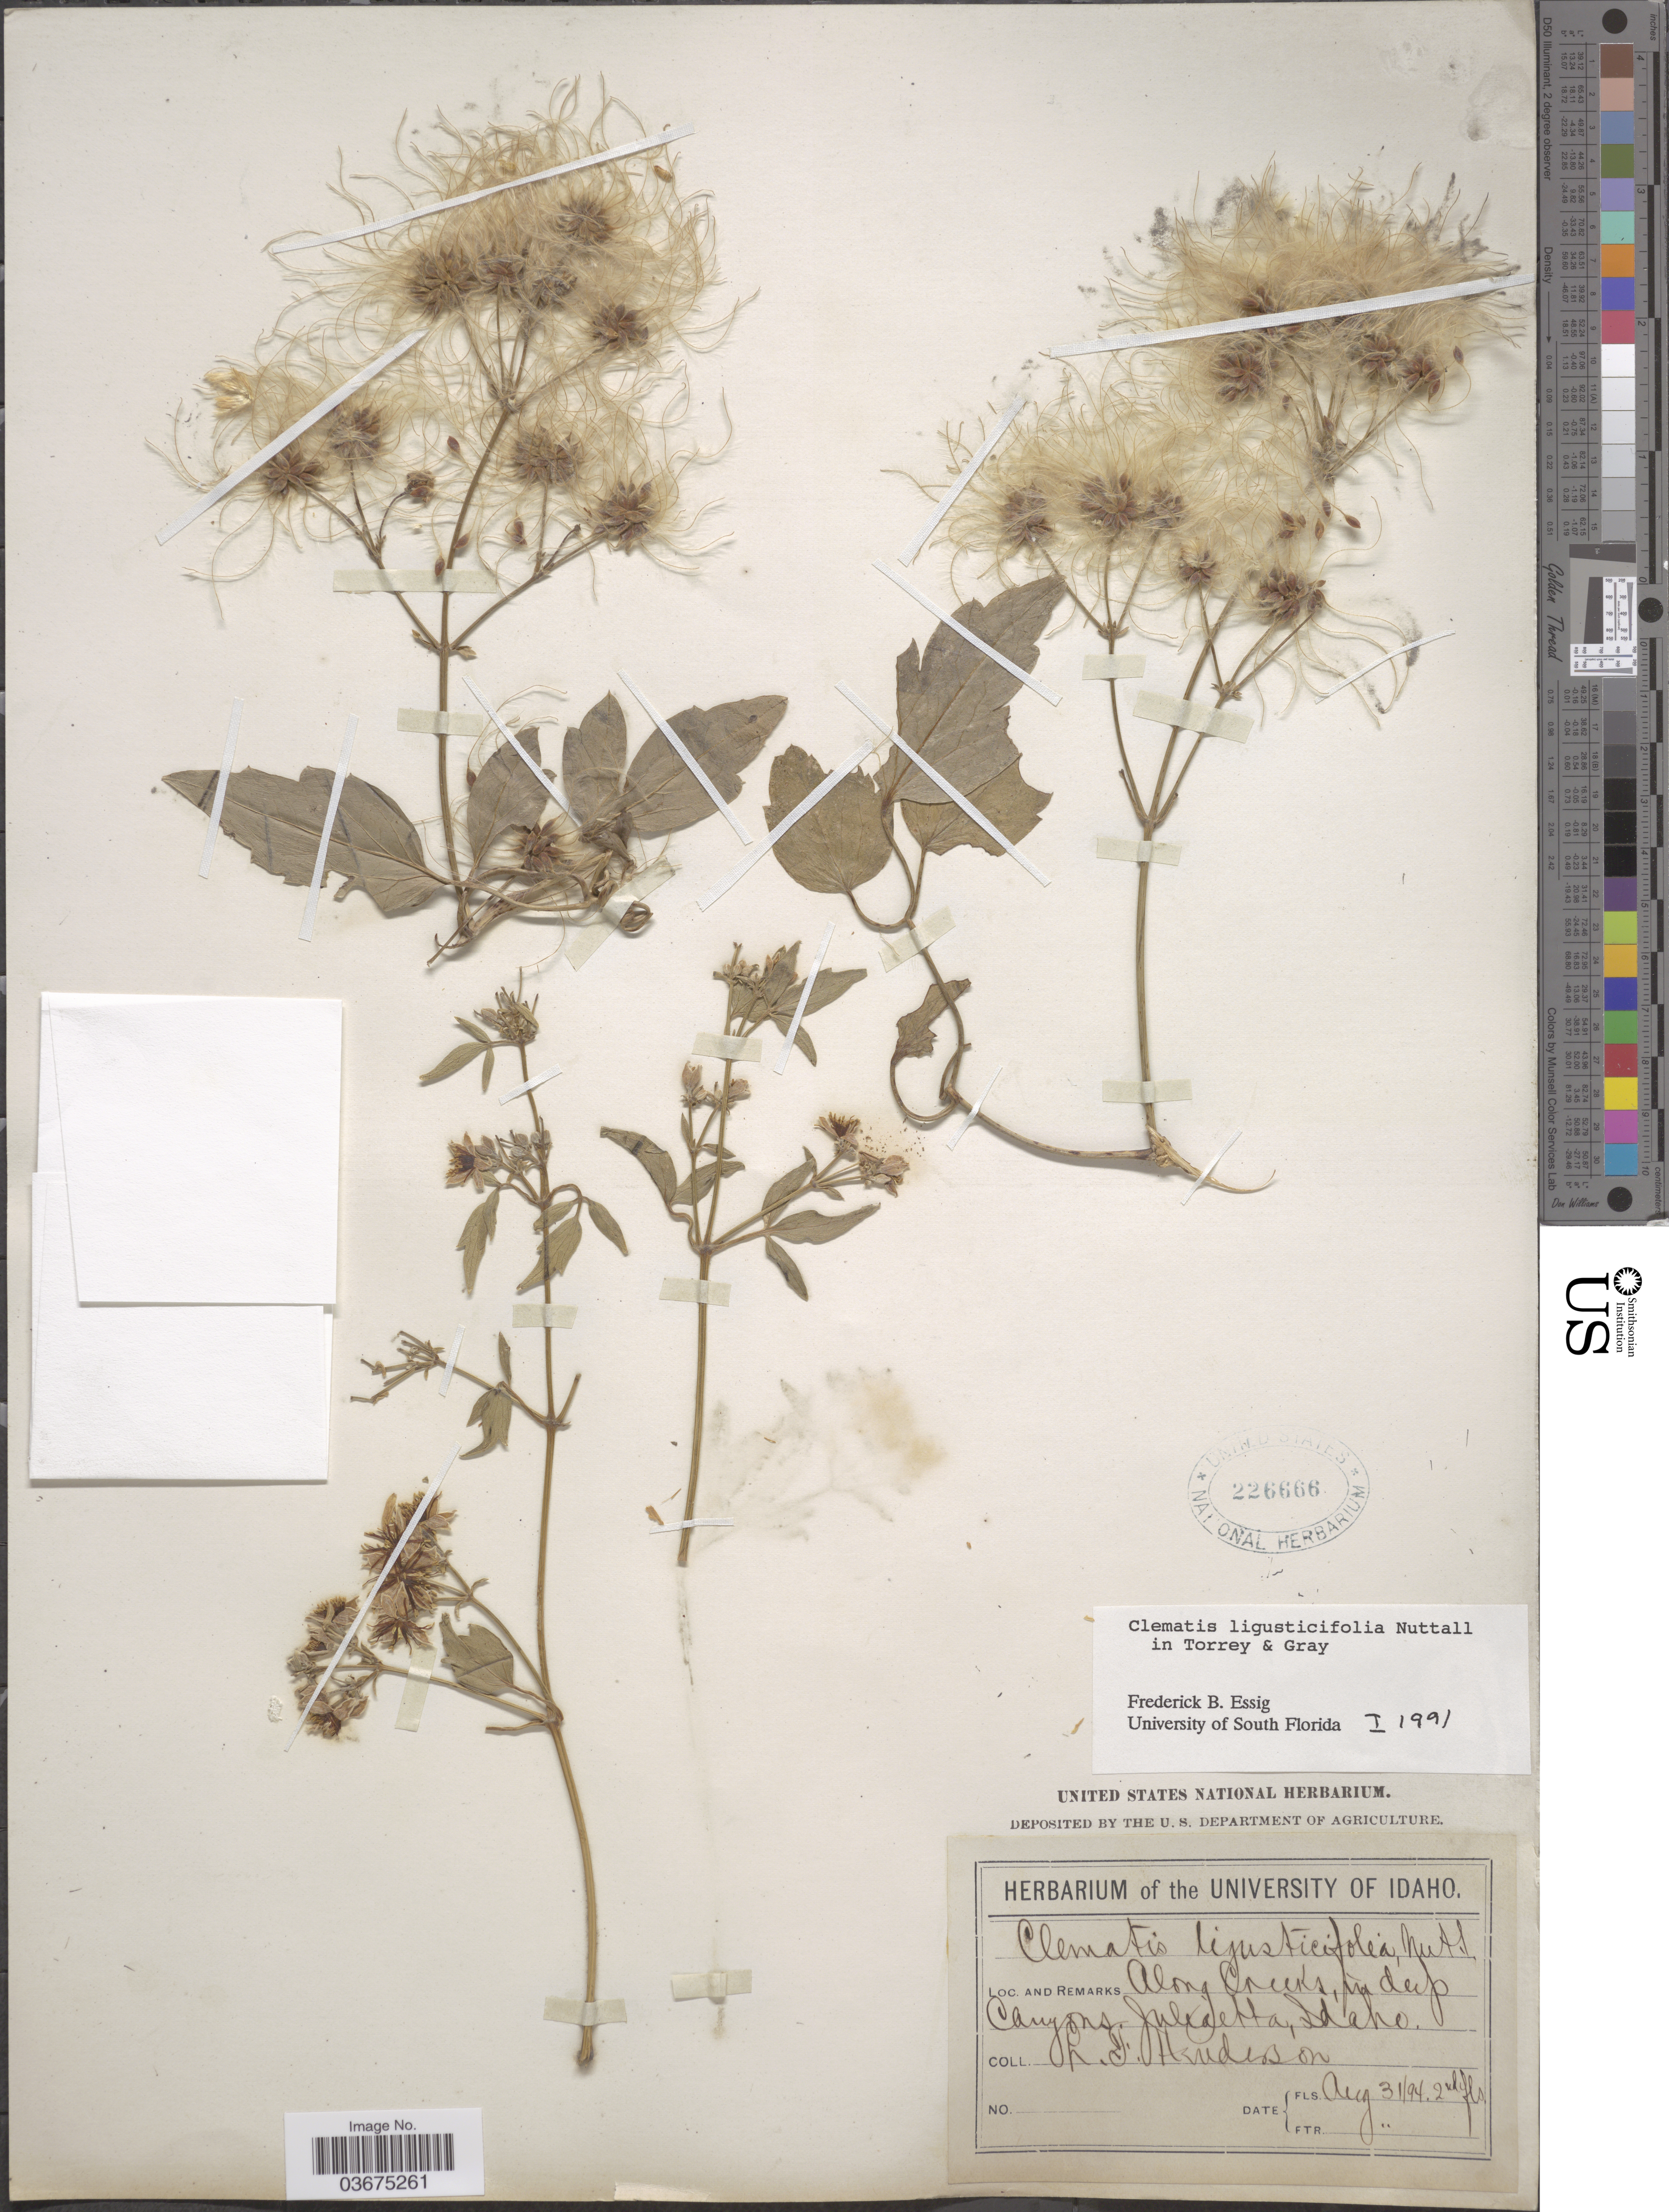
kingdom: Plantae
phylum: Tracheophyta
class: Magnoliopsida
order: Ranunculales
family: Ranunculaceae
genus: Clematis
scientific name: Clematis ligusticifolia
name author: Nutt.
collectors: L. Henderson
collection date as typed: Transcribed d/m/y: 31/8/94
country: United States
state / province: Idaho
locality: Along Creeks, in deep Canyons. Juliaetta.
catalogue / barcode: US 226666